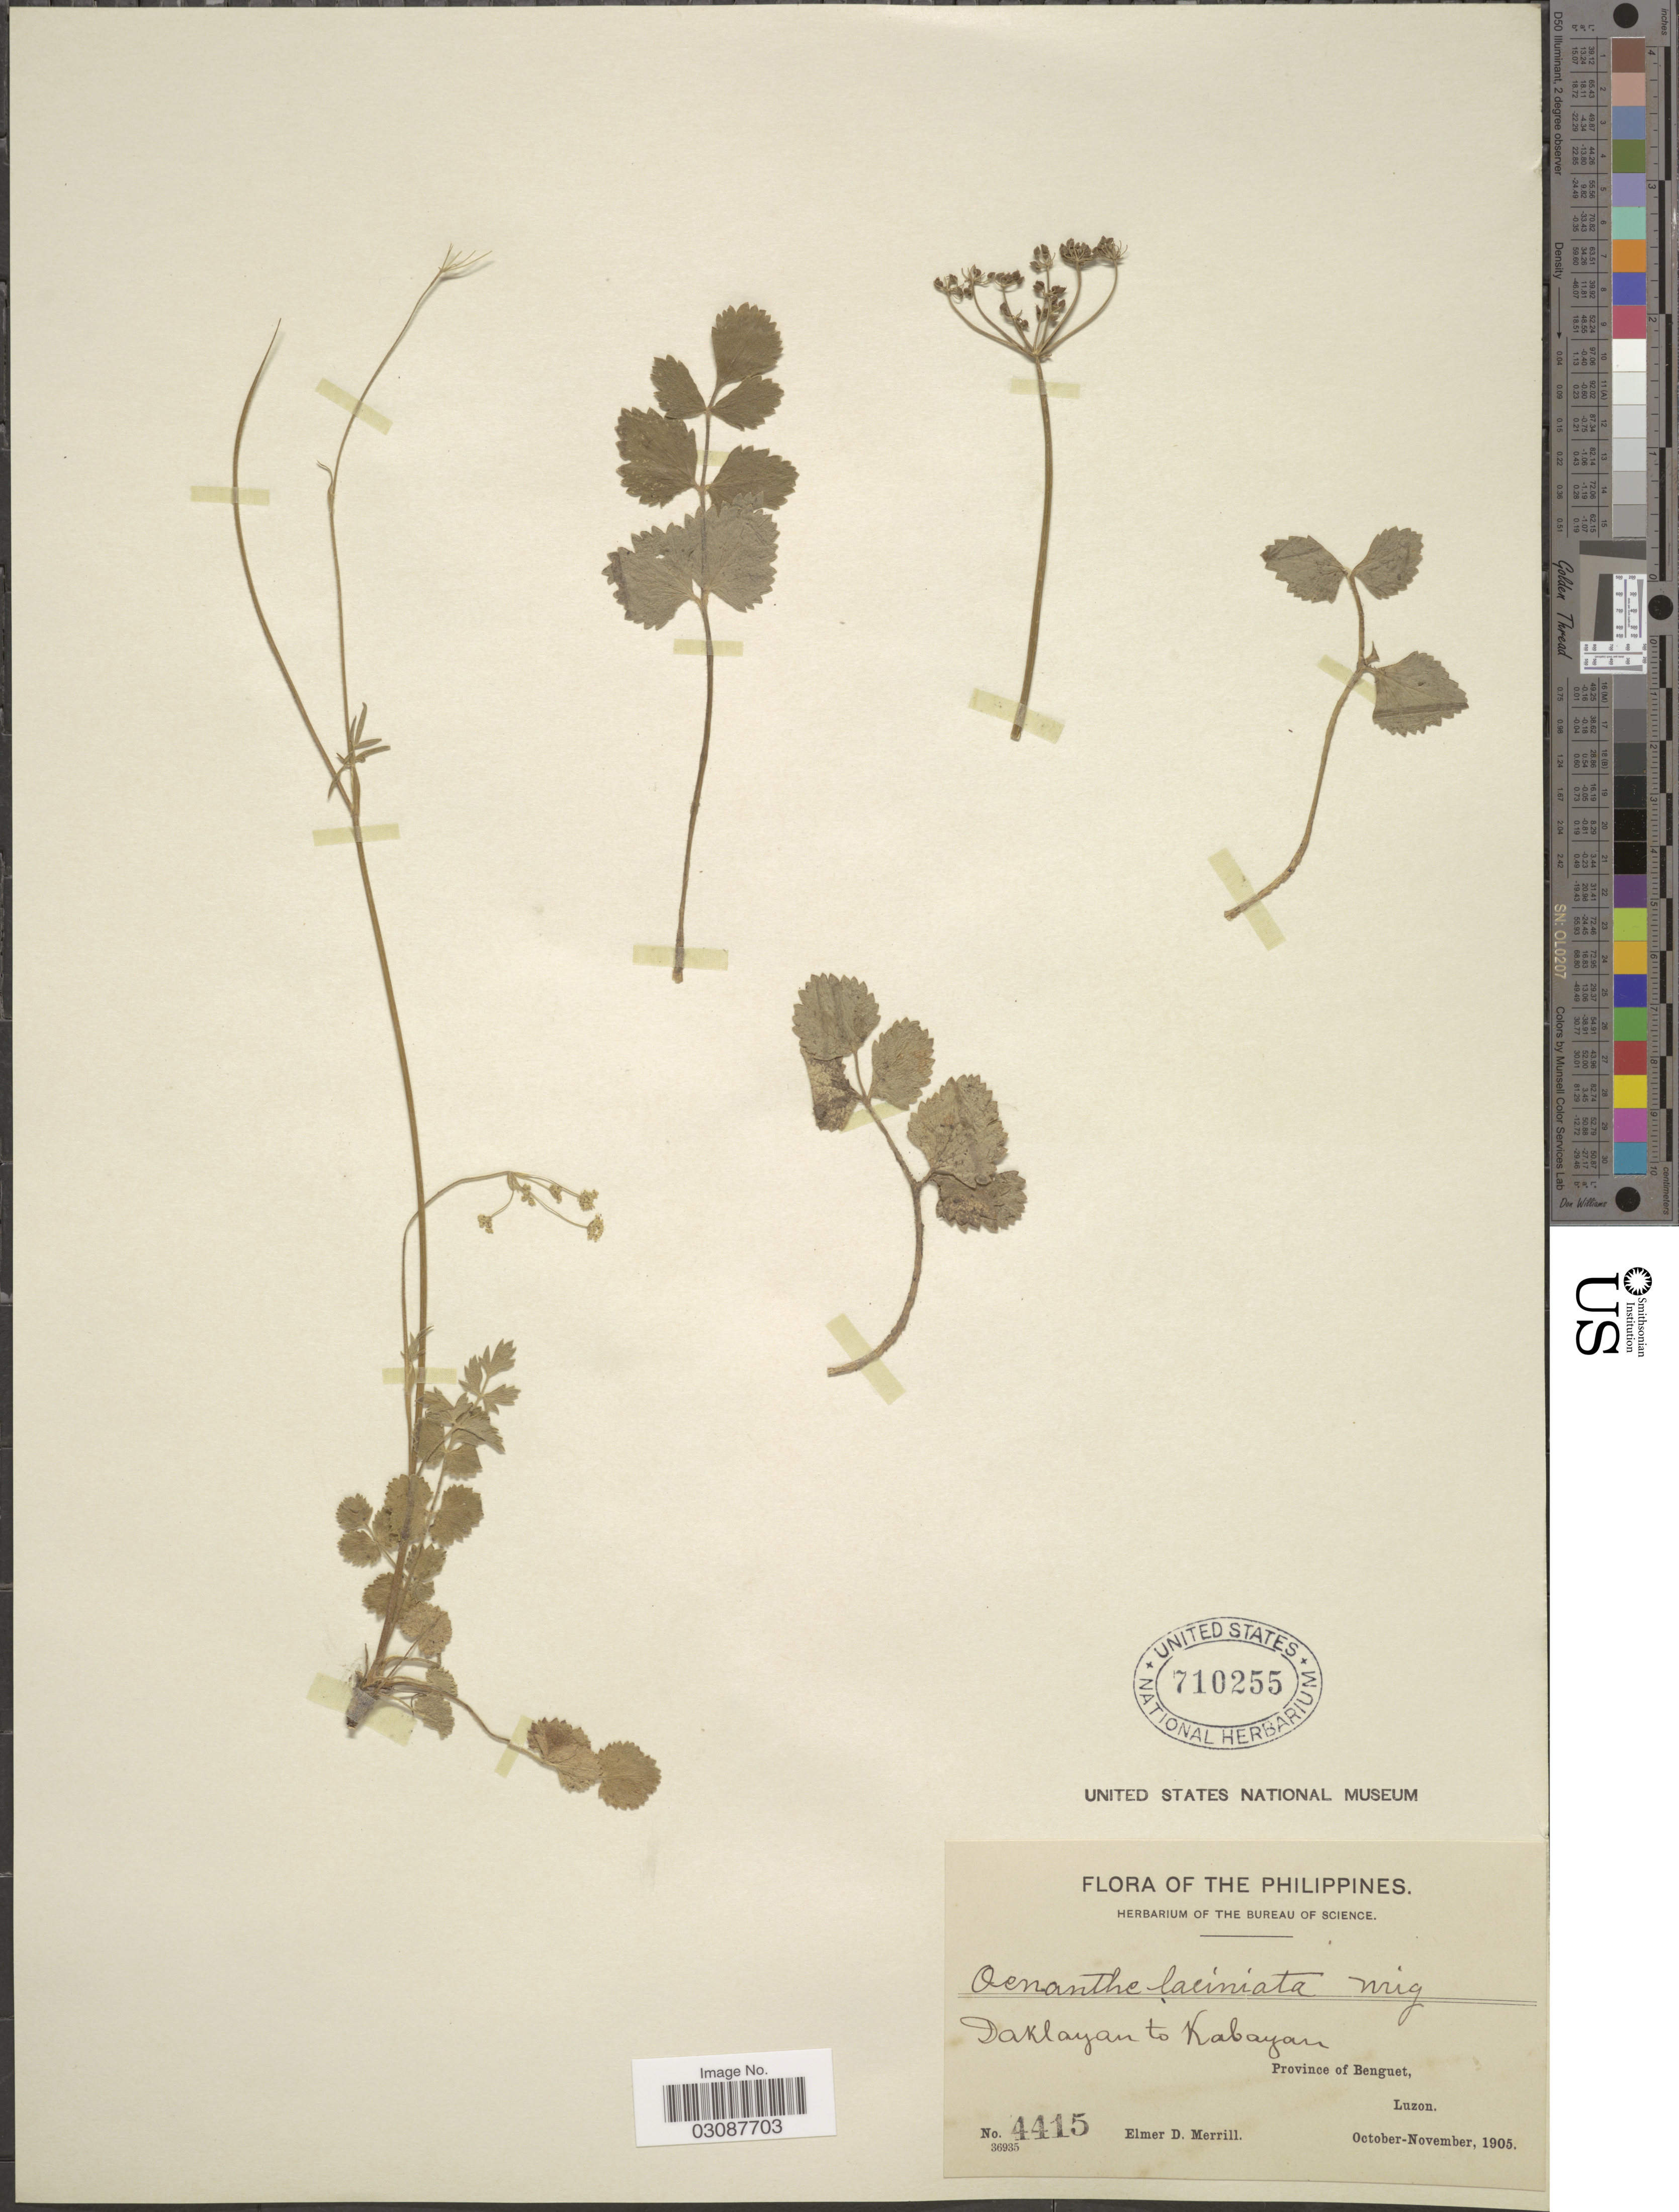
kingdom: Plantae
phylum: Tracheophyta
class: Magnoliopsida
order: Apiales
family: Apiaceae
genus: Oenanthe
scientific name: Oenanthe laciniata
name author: Zoll.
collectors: E. D. Merrill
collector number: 4415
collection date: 1905-10/1905-11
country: Philippines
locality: Daklayan to Kabayan, Province of Benguet, Luzon.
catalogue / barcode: US 710255